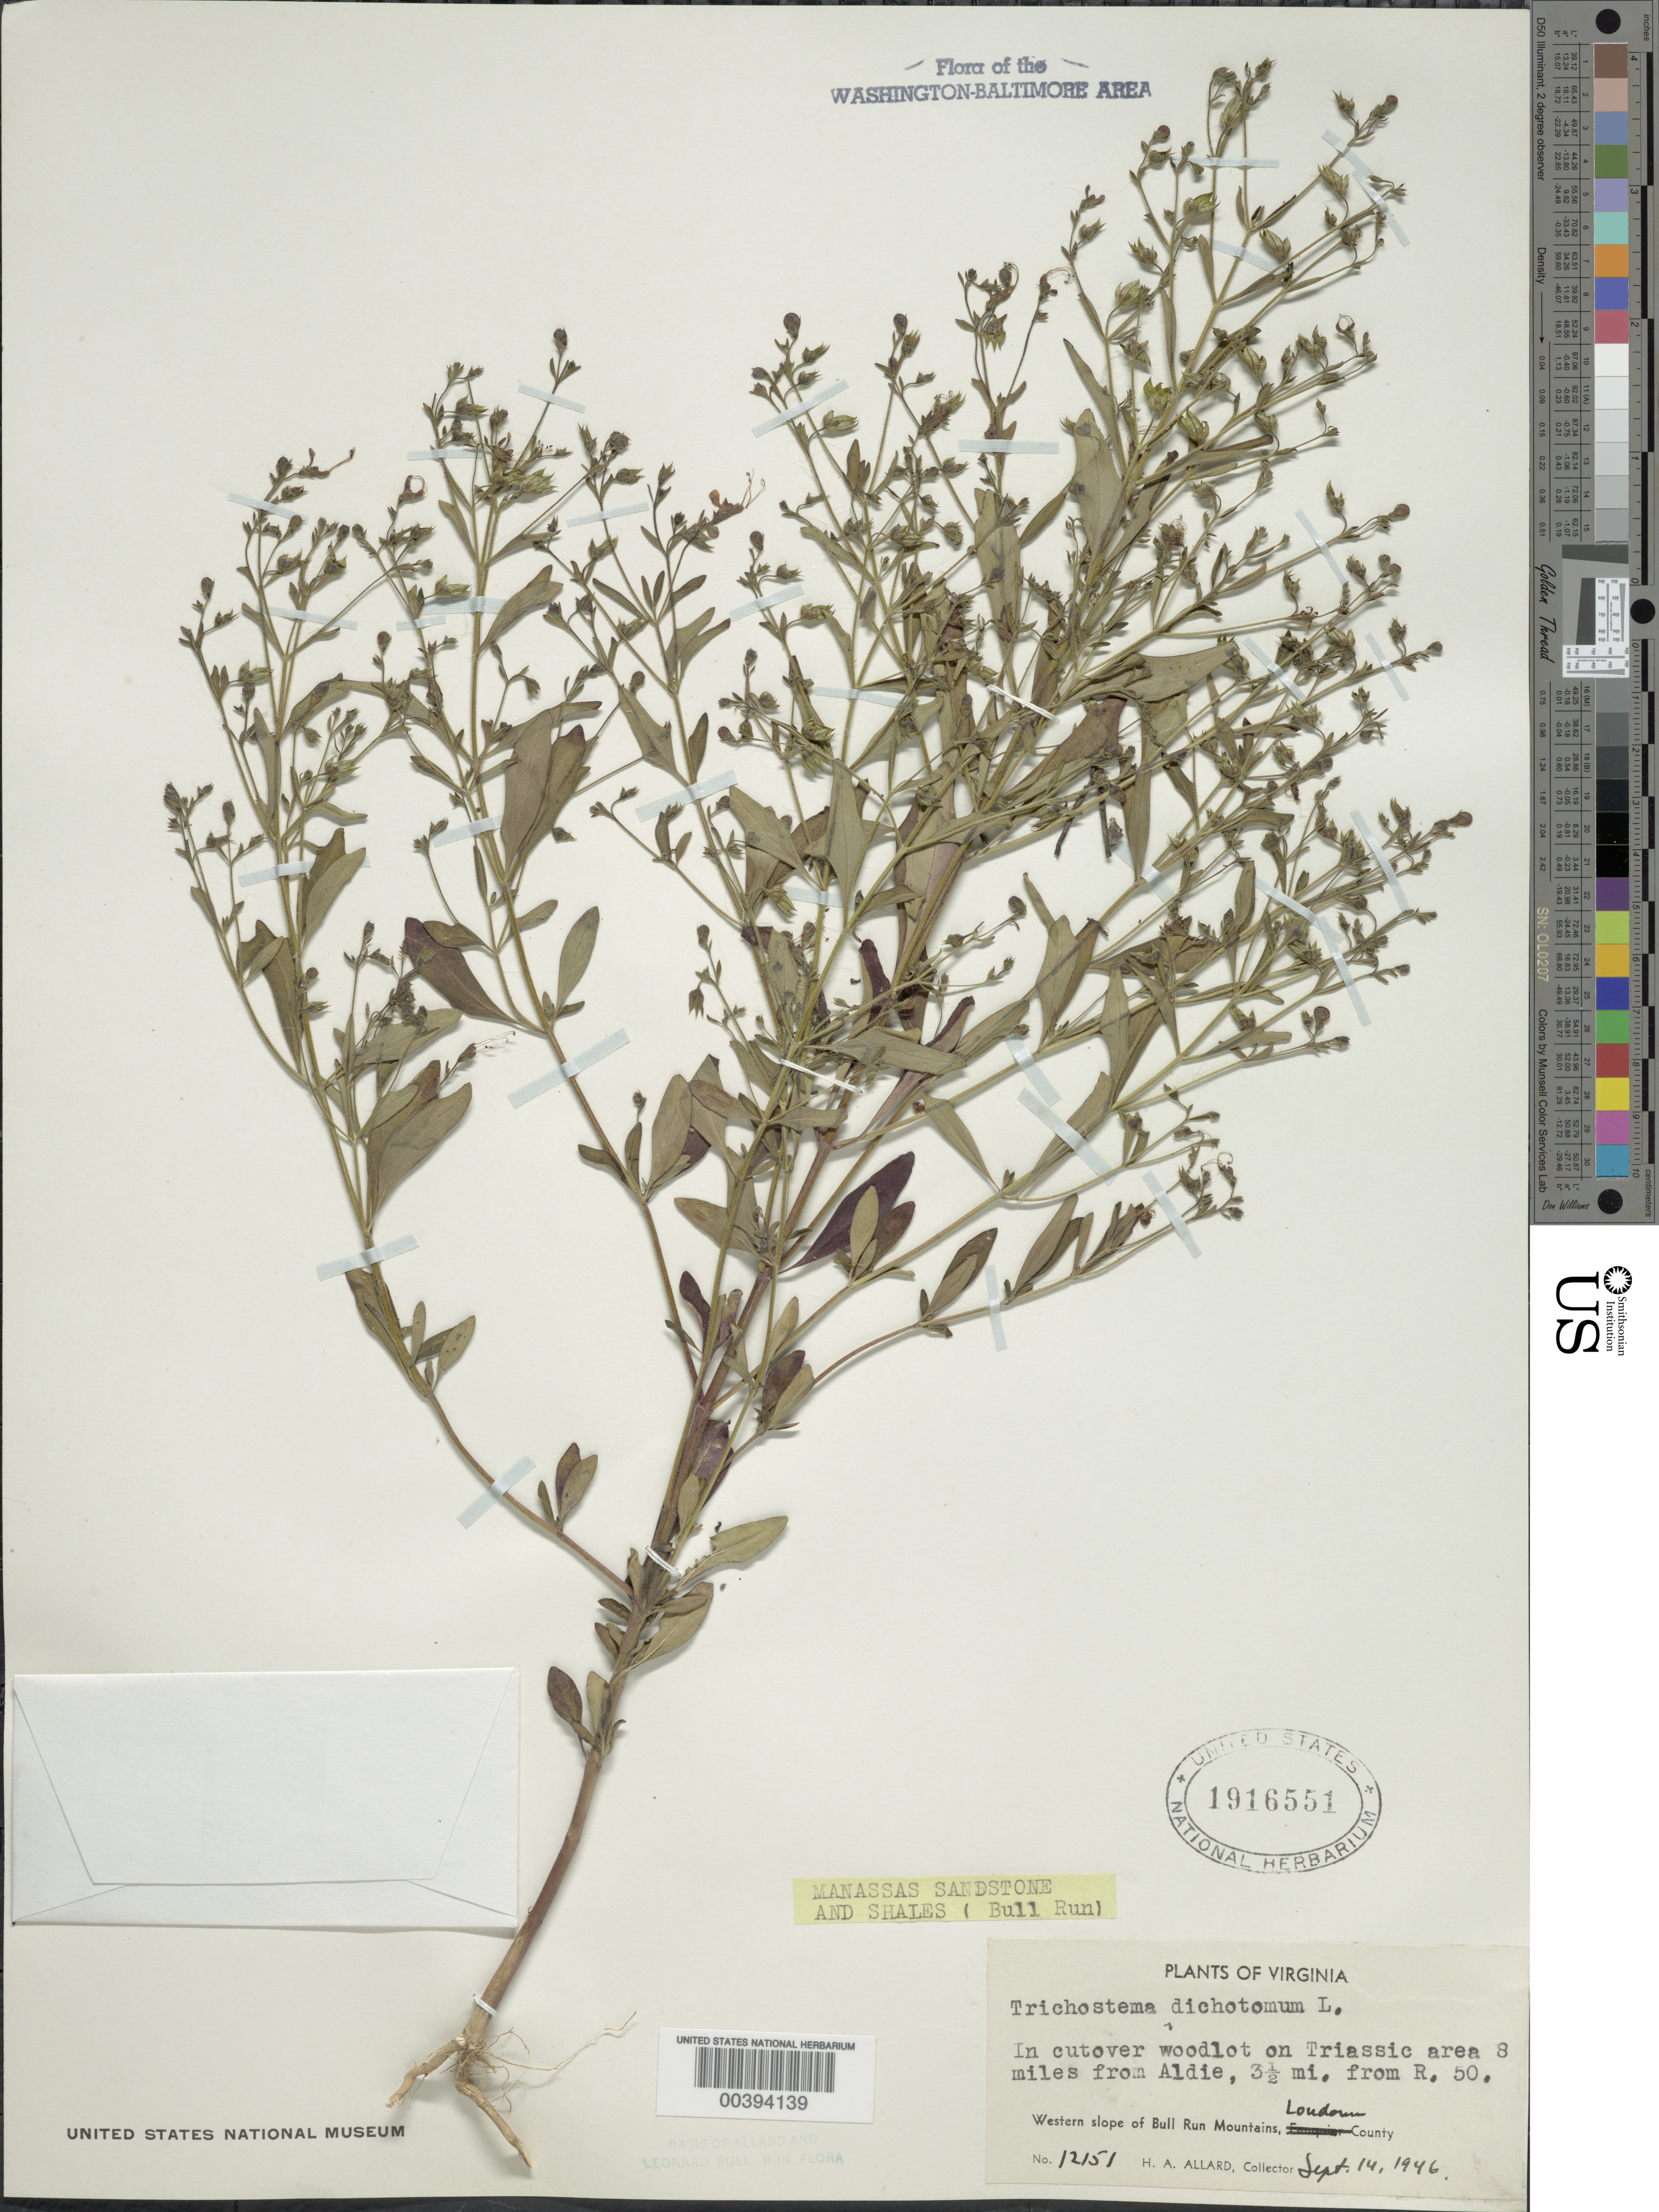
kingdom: Plantae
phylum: Tracheophyta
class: Magnoliopsida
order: Lamiales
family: Lamiaceae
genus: Trichostema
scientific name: Trichostema dichotomum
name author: L.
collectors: H. A. Allard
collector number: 12151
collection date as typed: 14 Sep 1946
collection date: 1946-09-14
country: United States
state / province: Virginia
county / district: Loudoun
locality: Near Aldie and Route 50 western slope of Bull Run Mts.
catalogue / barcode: US 1916551